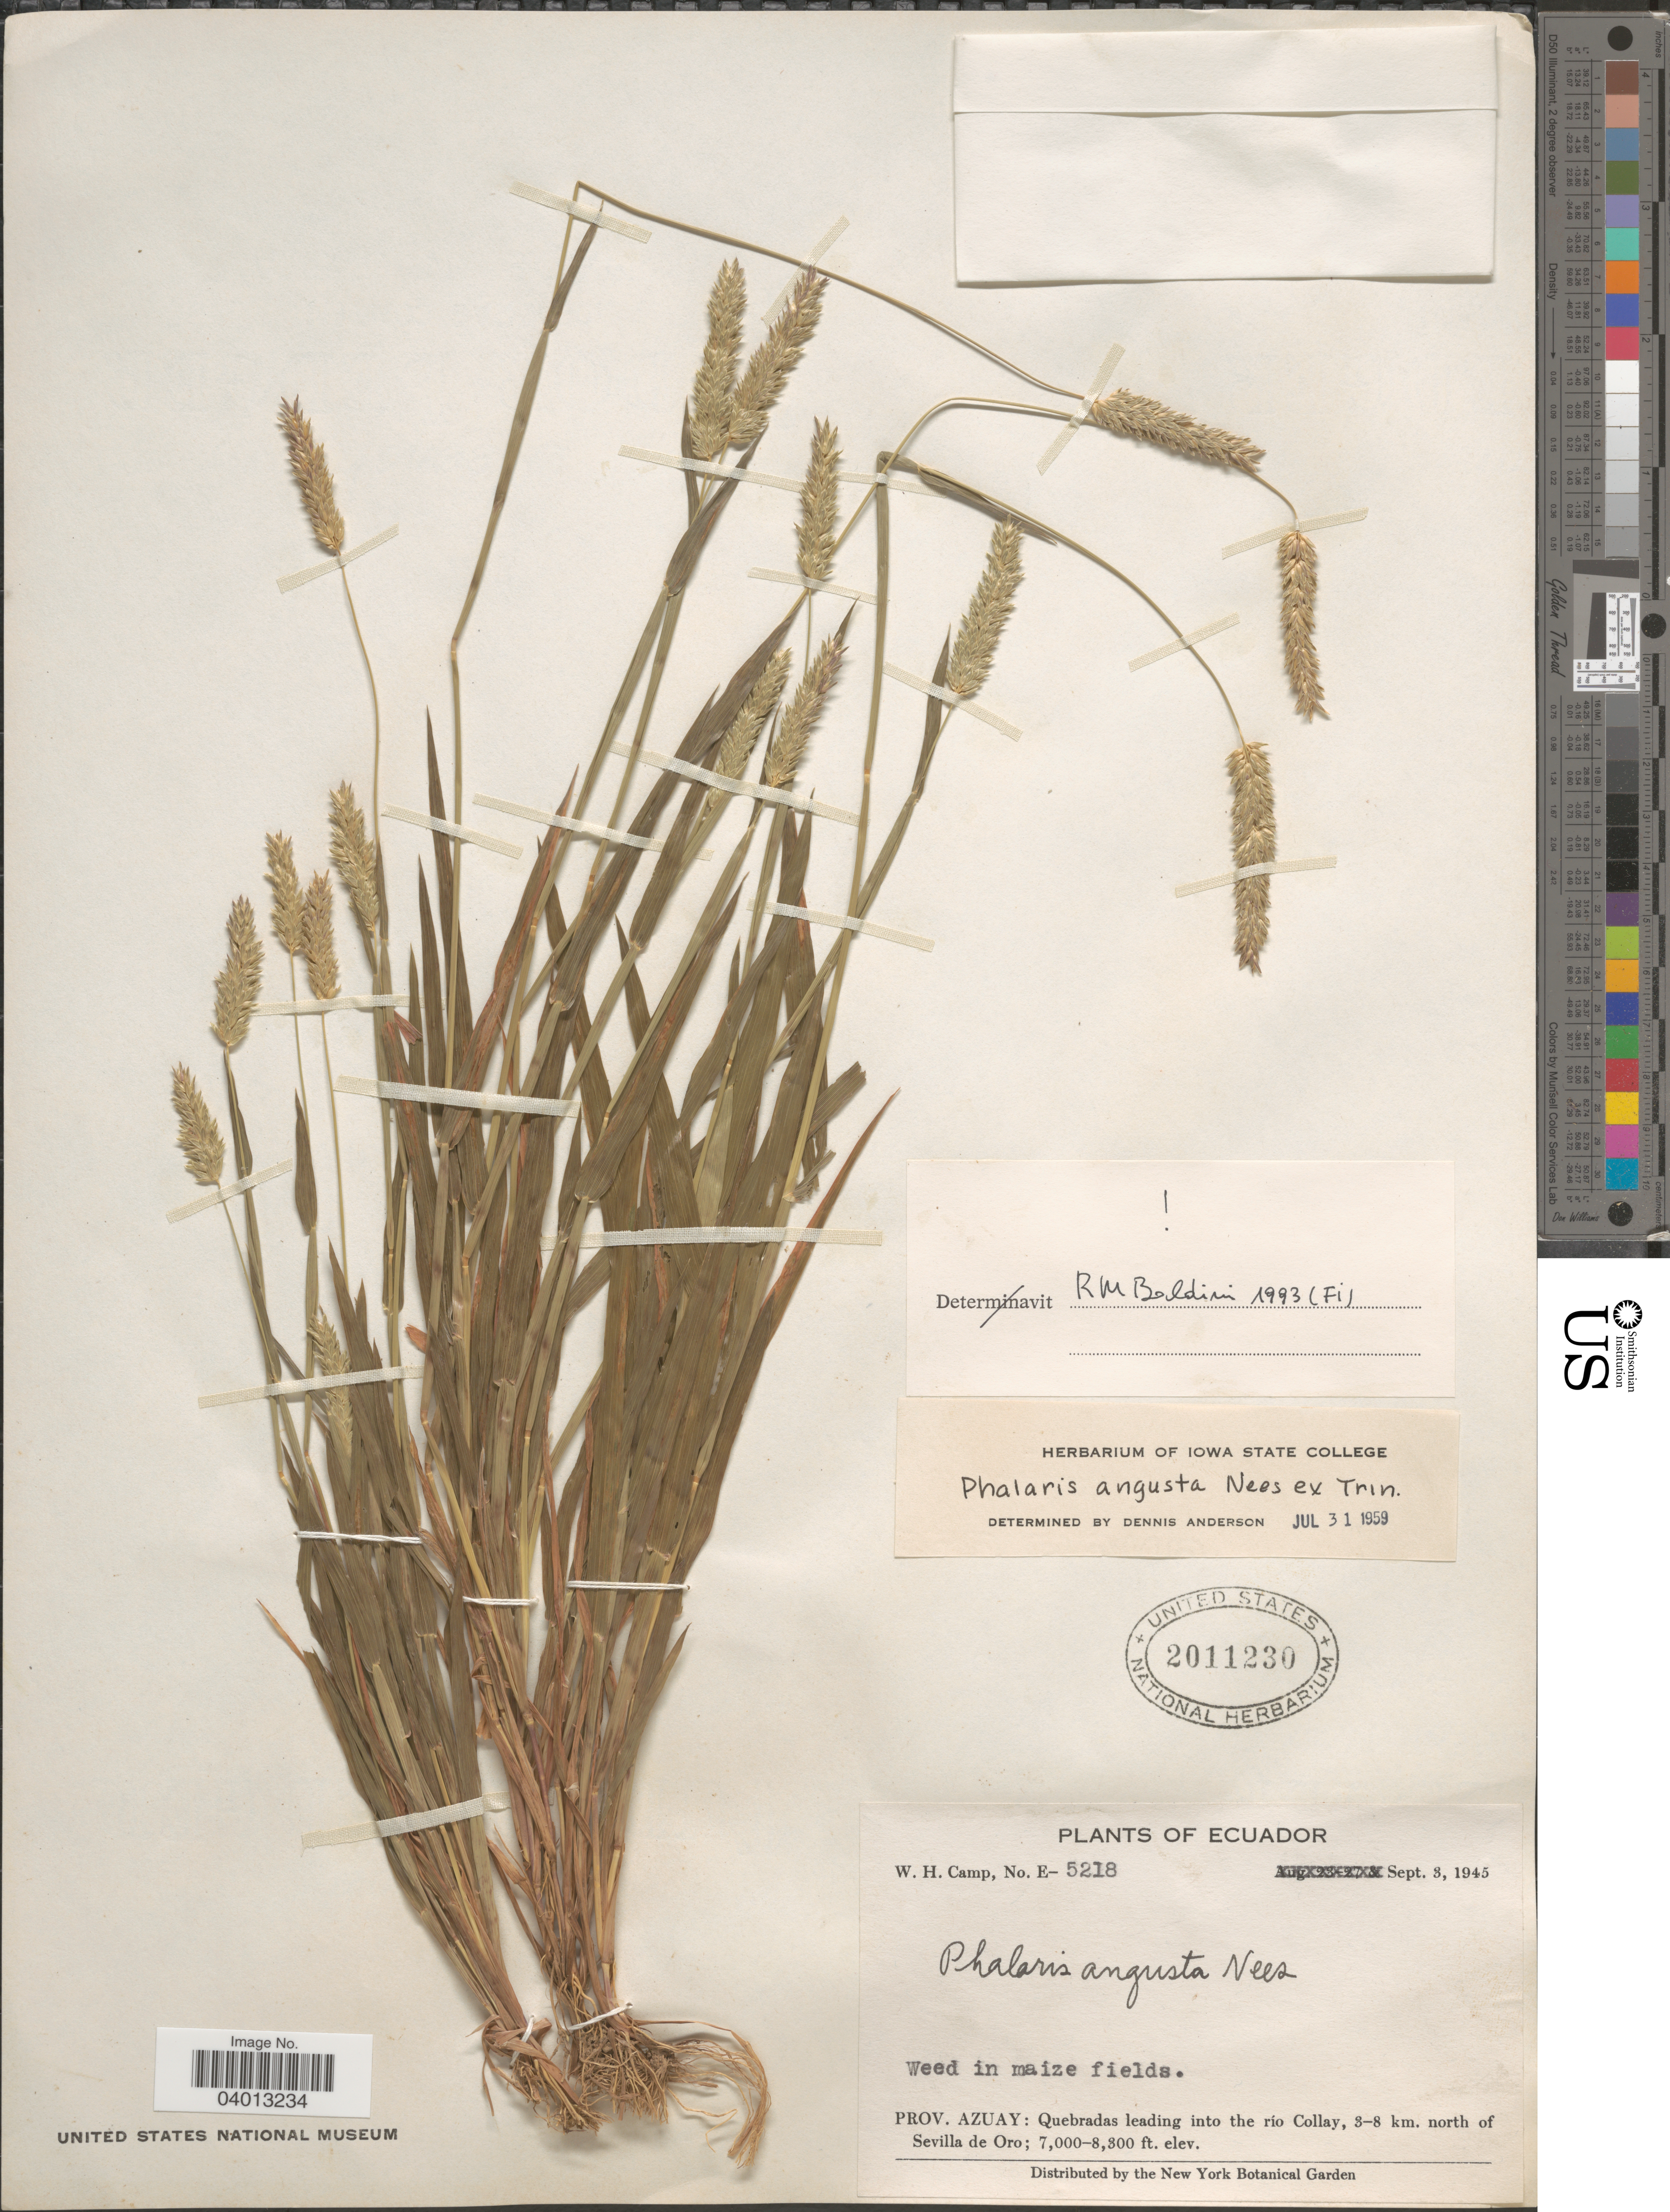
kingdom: Plantae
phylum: Tracheophyta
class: Liliopsida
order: Poales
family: Poaceae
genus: Phalaris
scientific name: Phalaris angusta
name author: Nees ex Trin.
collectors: W. H. Camp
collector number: E- 5218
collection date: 1945-09-03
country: Ecuador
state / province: Azuay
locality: Quebradas leading into the río Collay, 3-8 km. north of Sevilla de Oro.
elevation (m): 2134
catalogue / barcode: US 2011230